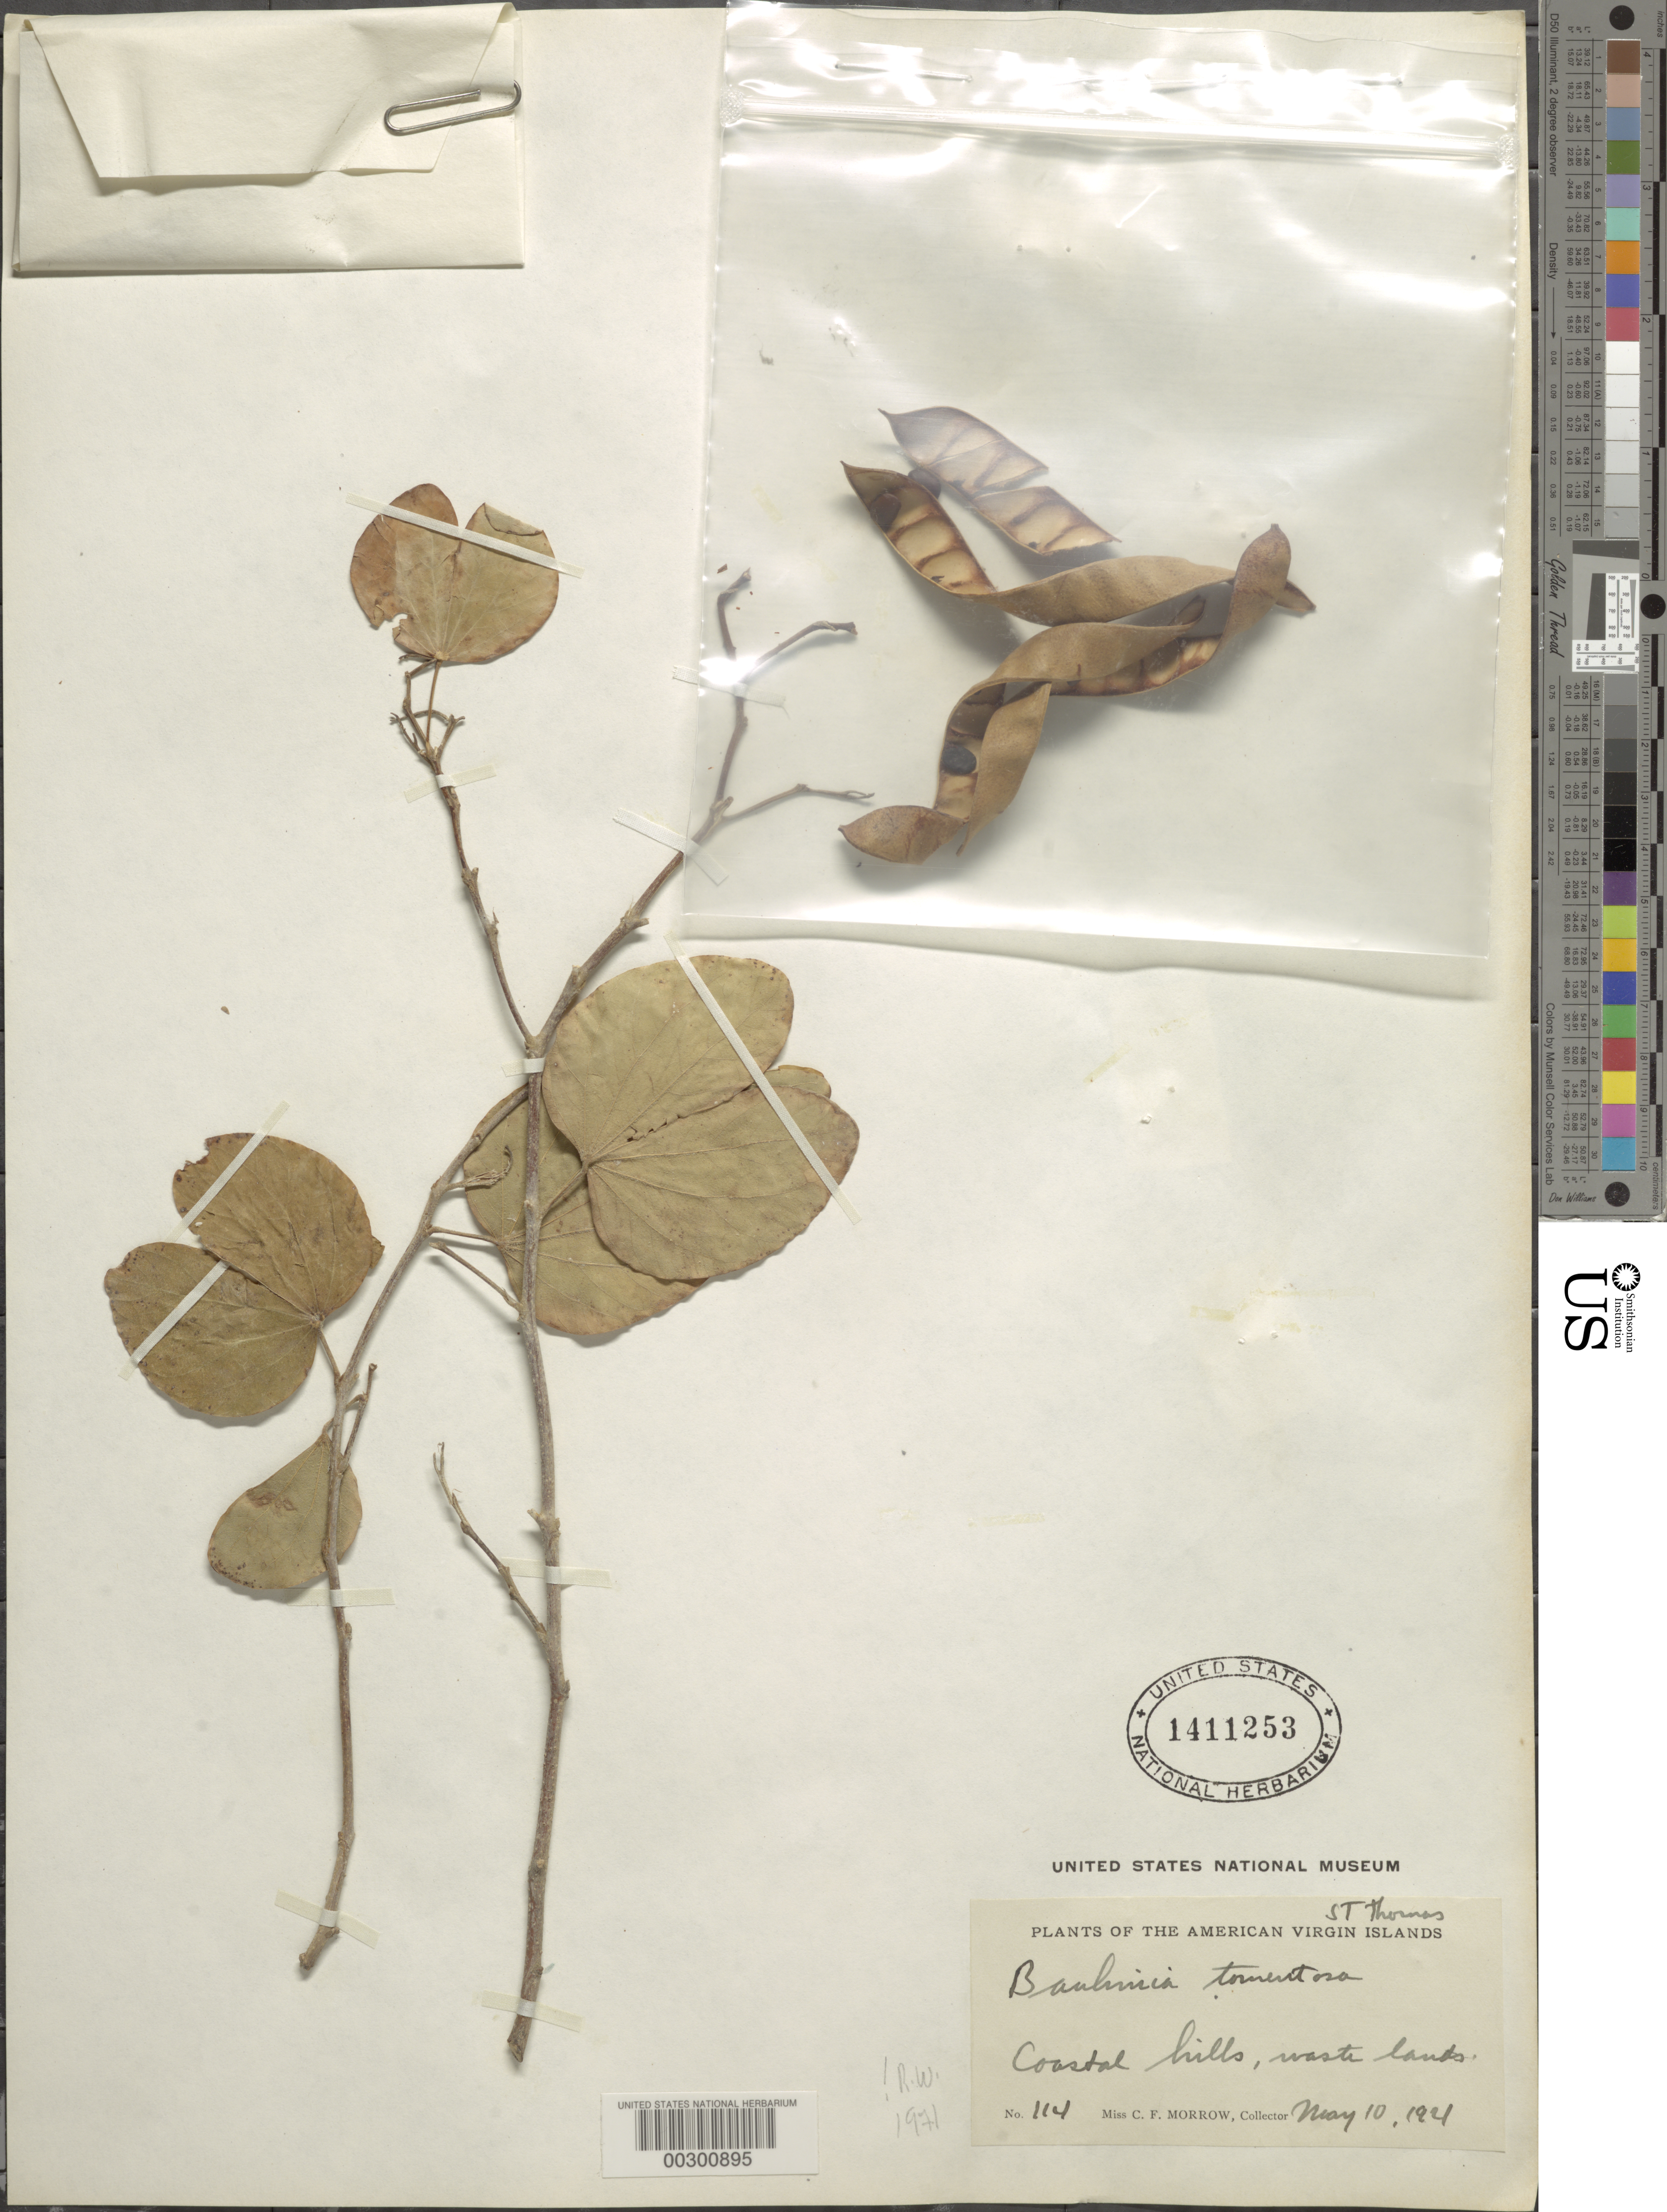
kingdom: Plantae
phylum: Tracheophyta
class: Magnoliopsida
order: Fabales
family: Fabaceae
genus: Bauhinia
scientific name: Bauhinia tomentosa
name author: L.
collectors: C. Morrow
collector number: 114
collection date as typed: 10 May 1921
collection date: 1921-05-10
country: U.S. Virgin Islands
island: St. Thomas Island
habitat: Coastal hills, waste lands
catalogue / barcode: US 1411253